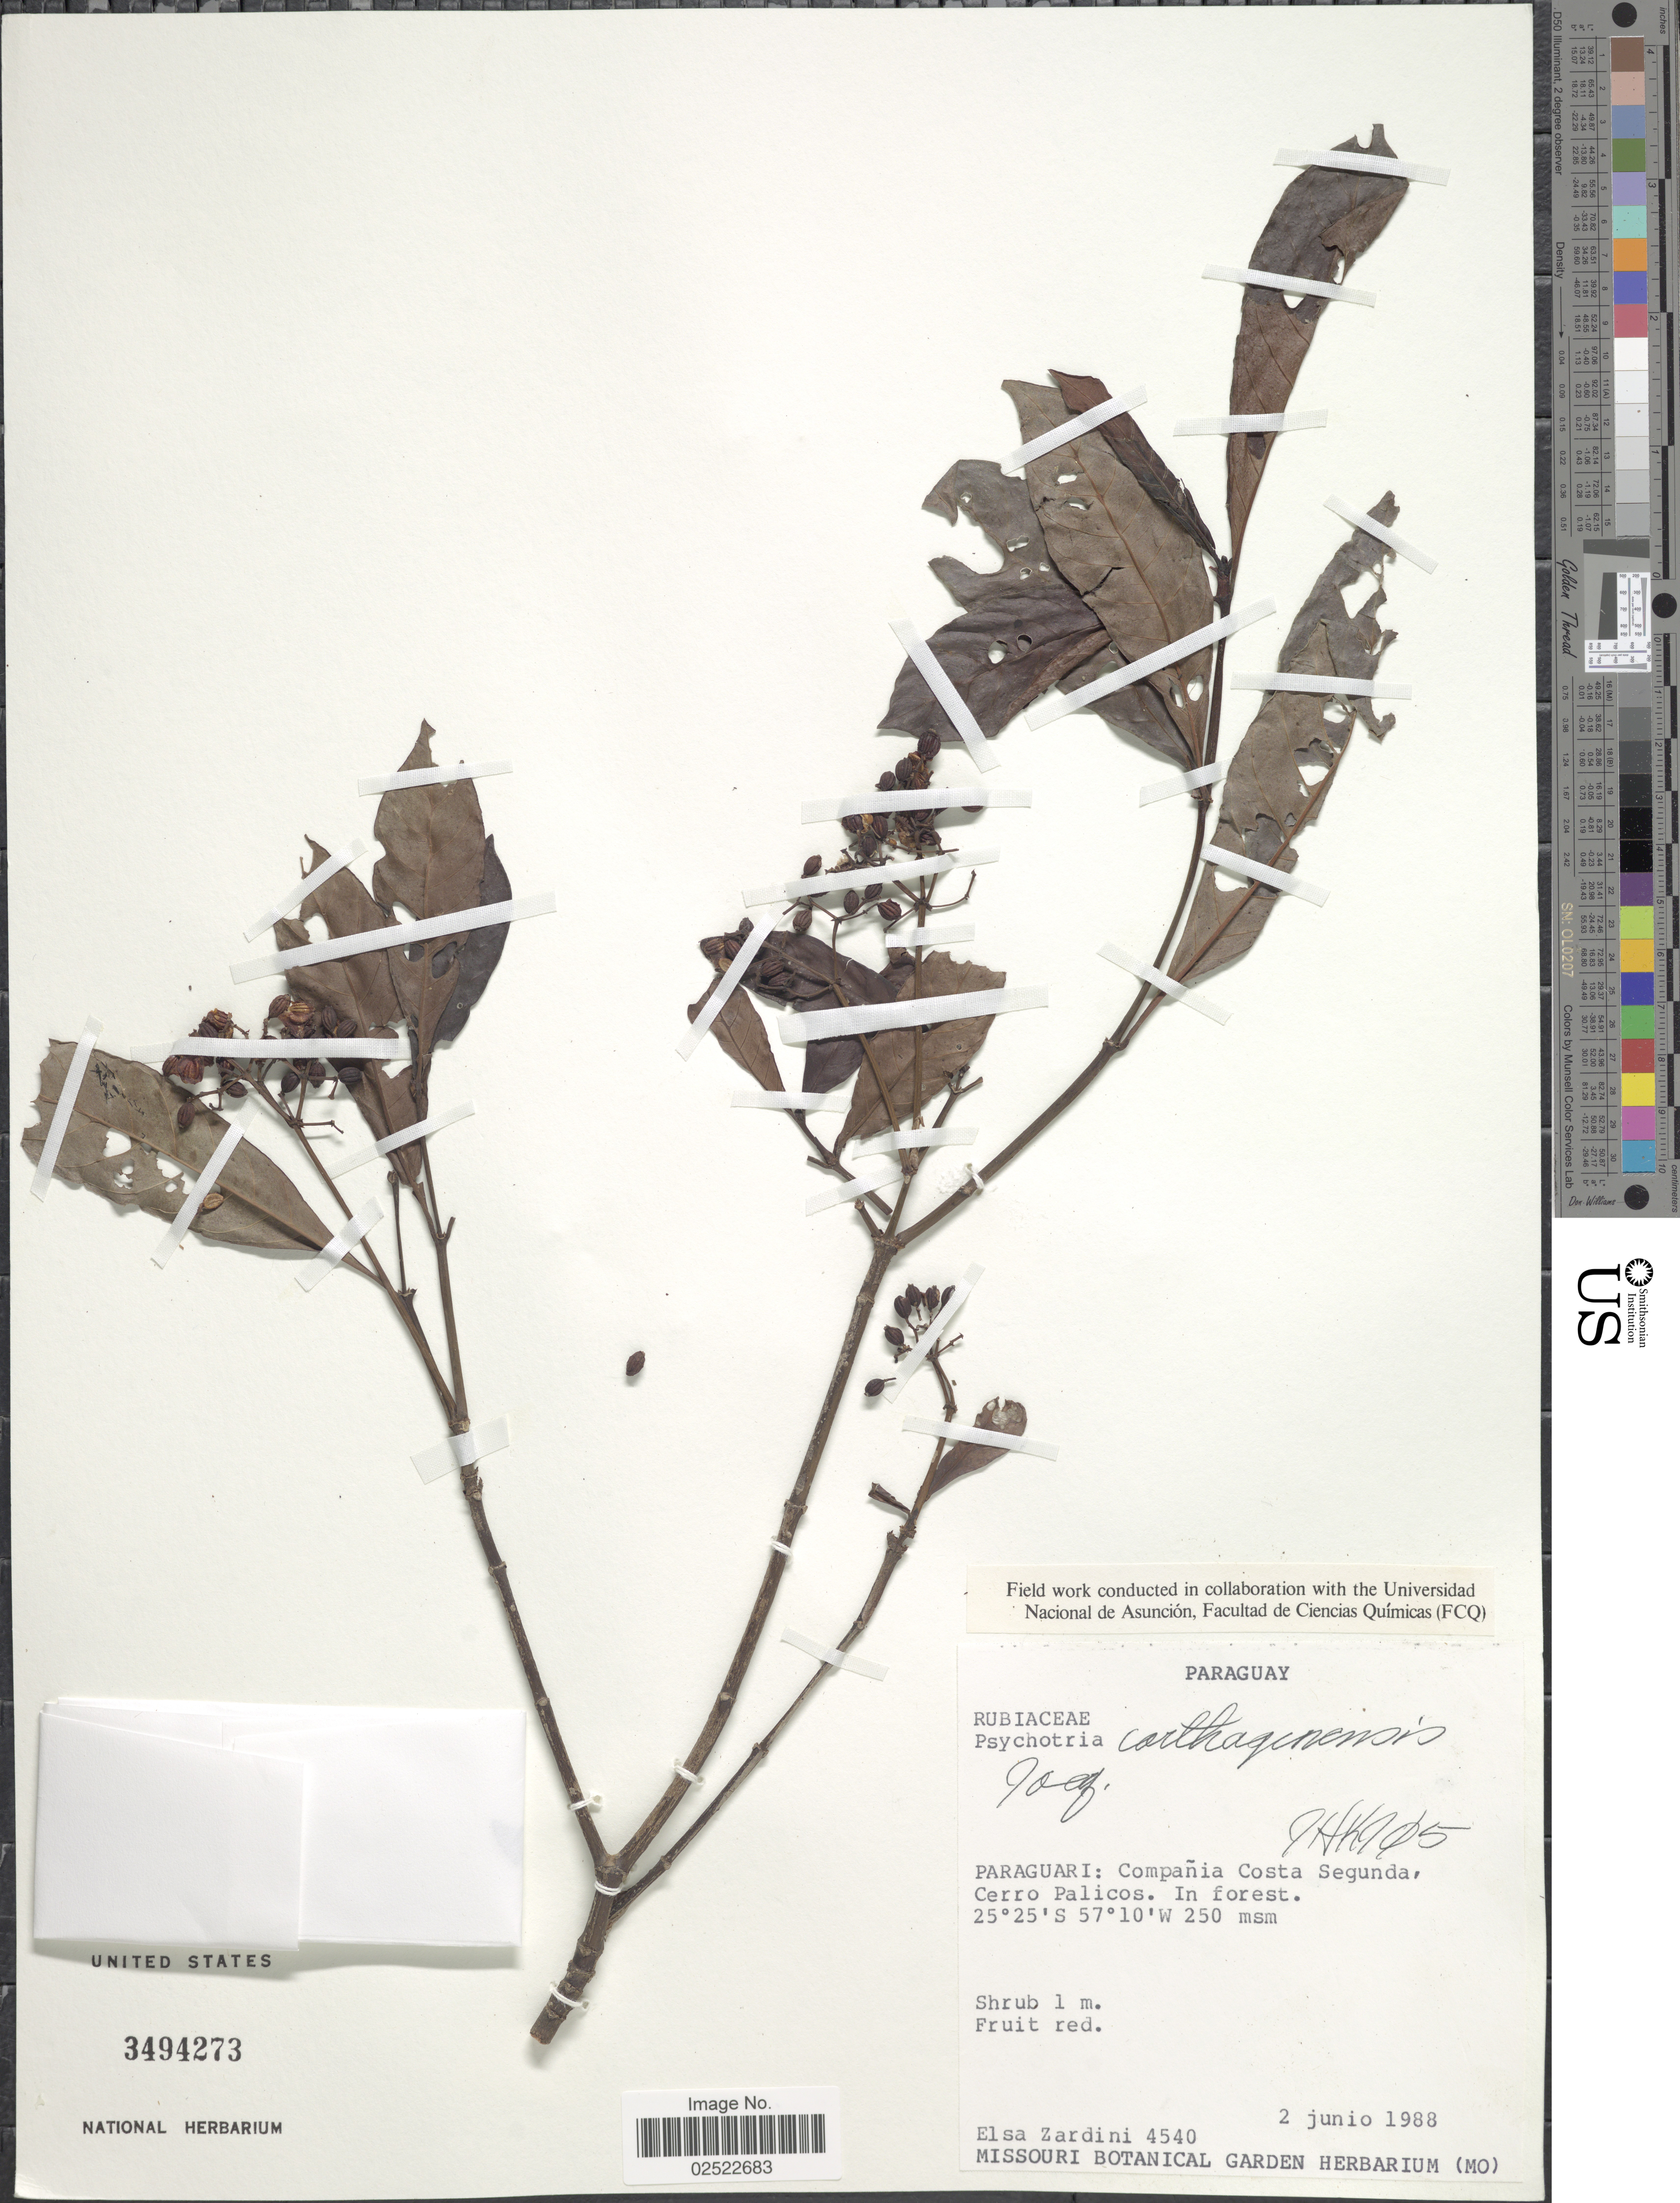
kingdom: Plantae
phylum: Tracheophyta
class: Magnoliopsida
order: Gentianales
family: Rubiaceae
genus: Psychotria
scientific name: Psychotria carthagenensis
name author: Jacq.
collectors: E. M. Zardini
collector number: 4540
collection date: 1988-06-02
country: Paraguay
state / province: Paraguari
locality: Compañia Costa Segunda, Cerro Palicos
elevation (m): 250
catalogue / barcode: US 3494273